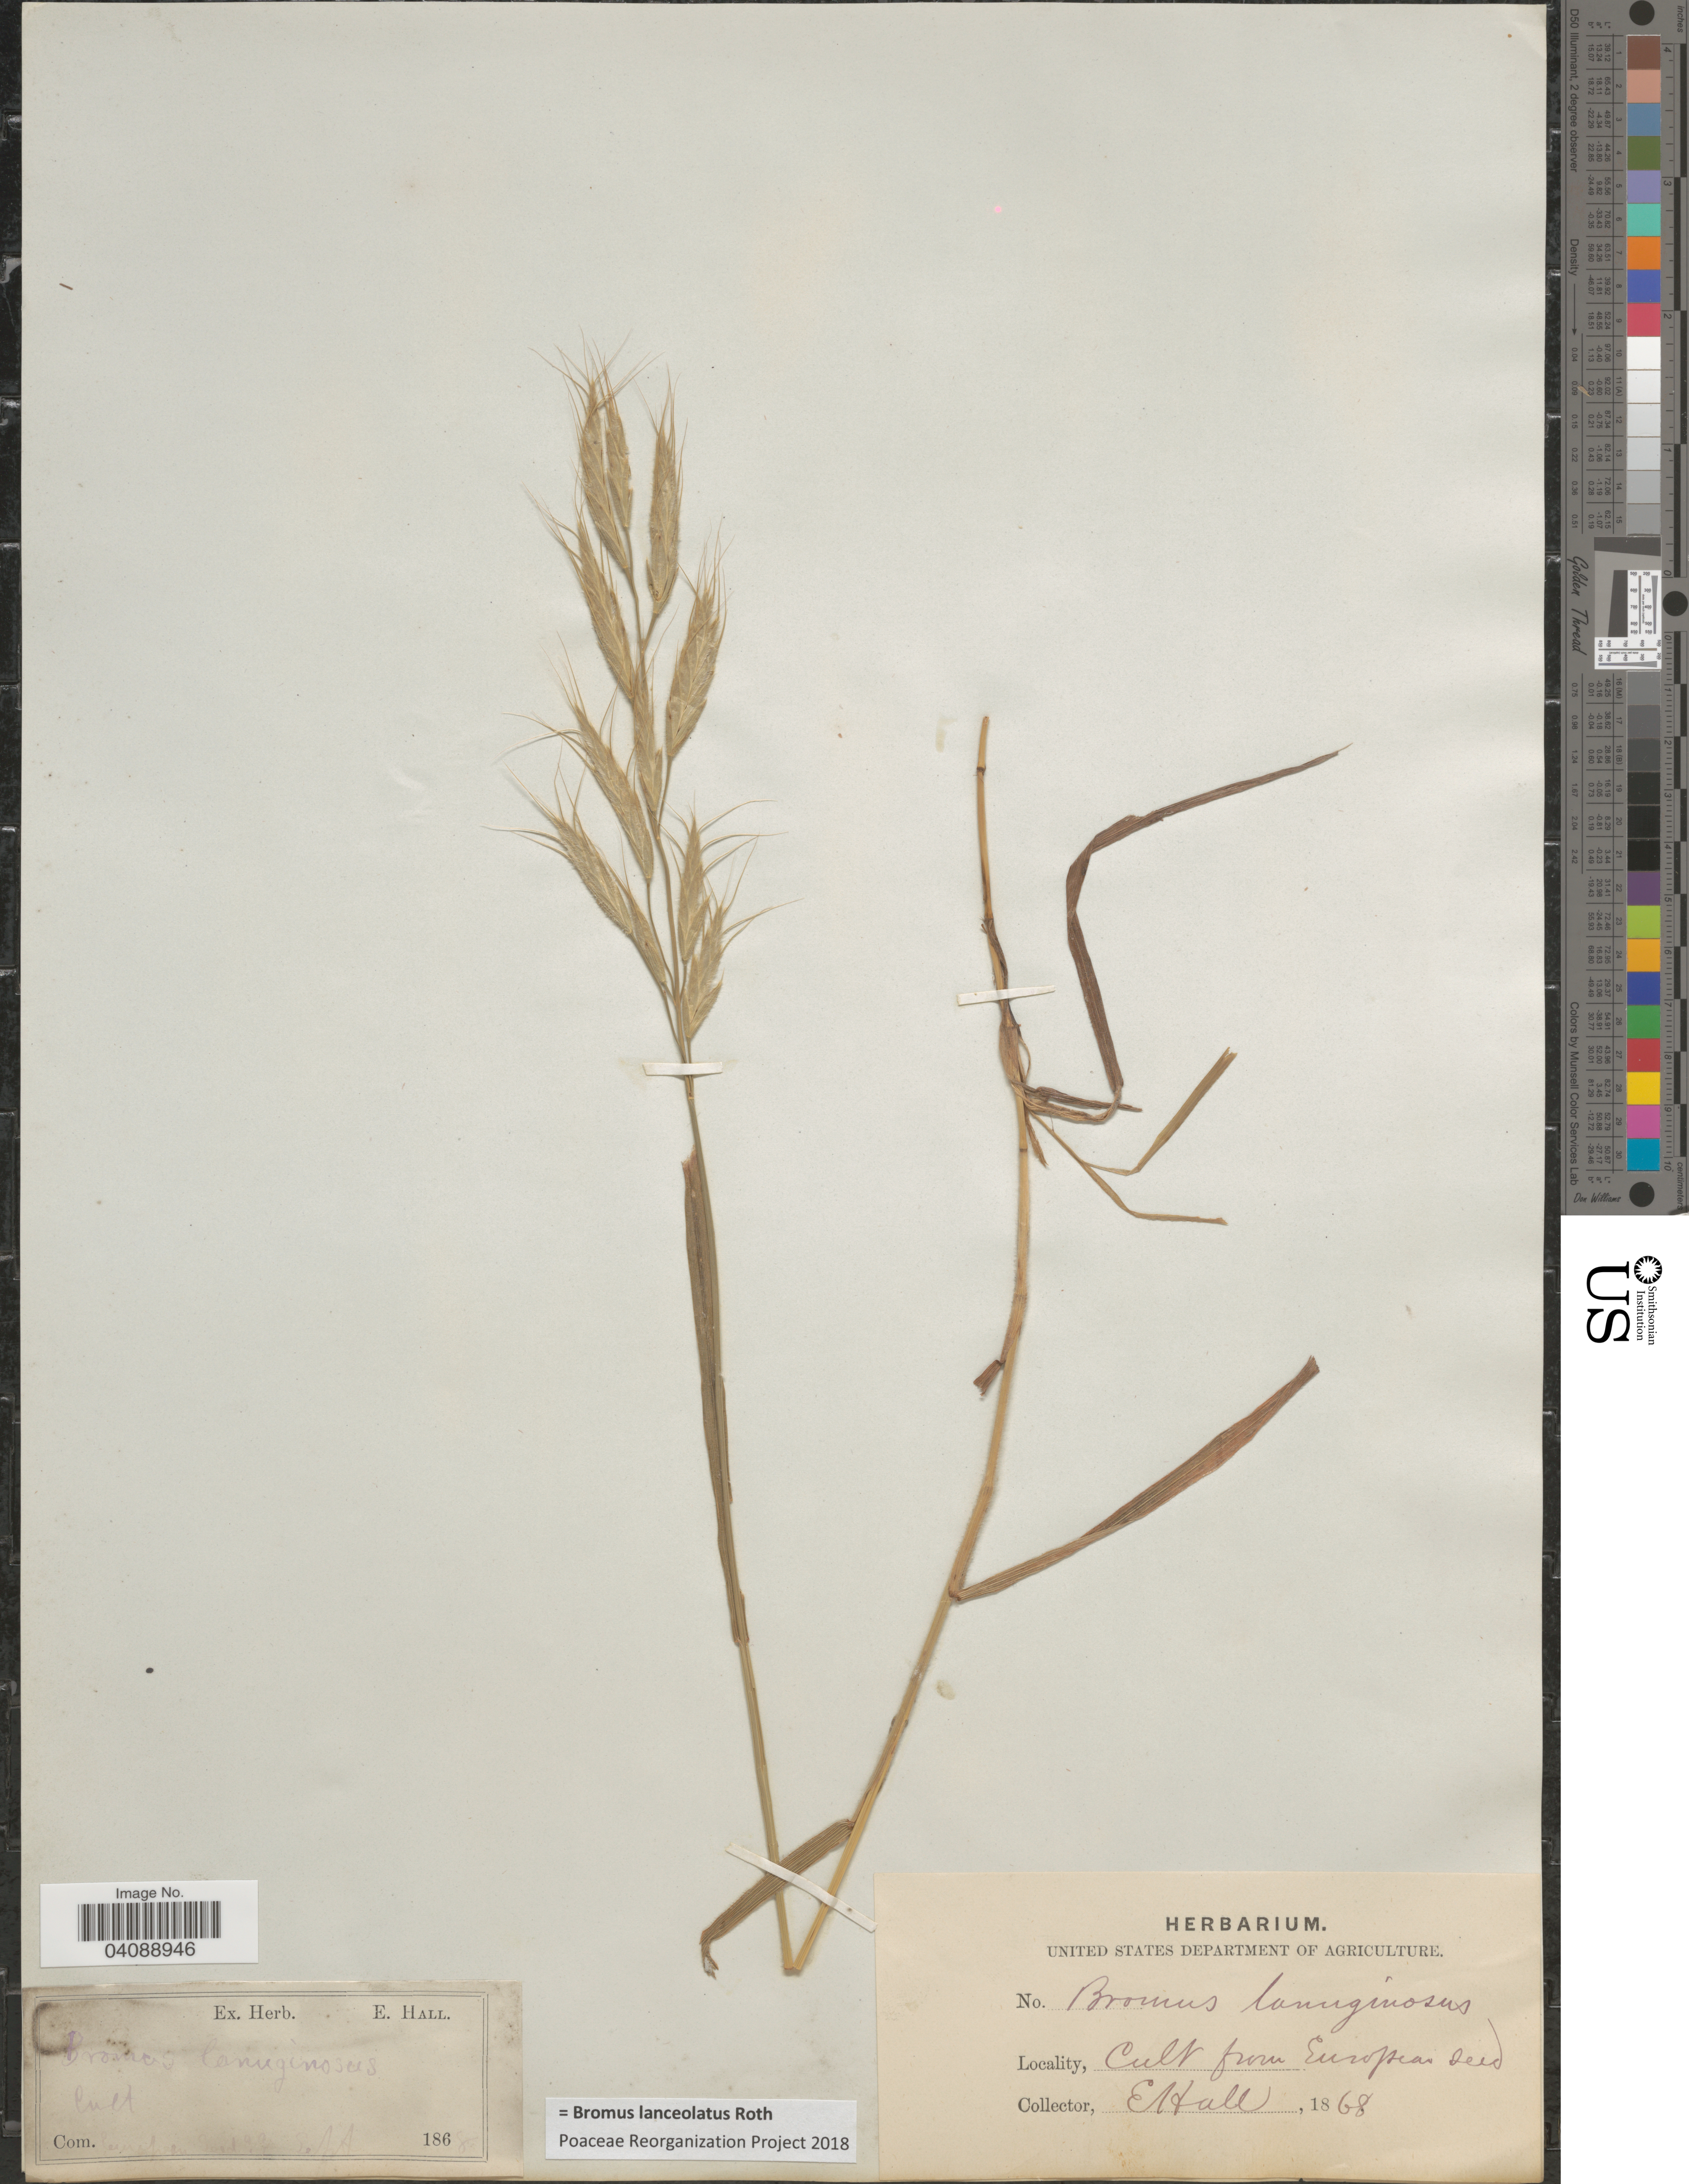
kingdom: Plantae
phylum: Tracheophyta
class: Liliopsida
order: Poales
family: Poaceae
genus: Bromus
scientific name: Bromus lanceolatus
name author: Roth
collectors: E. Hall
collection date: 1868